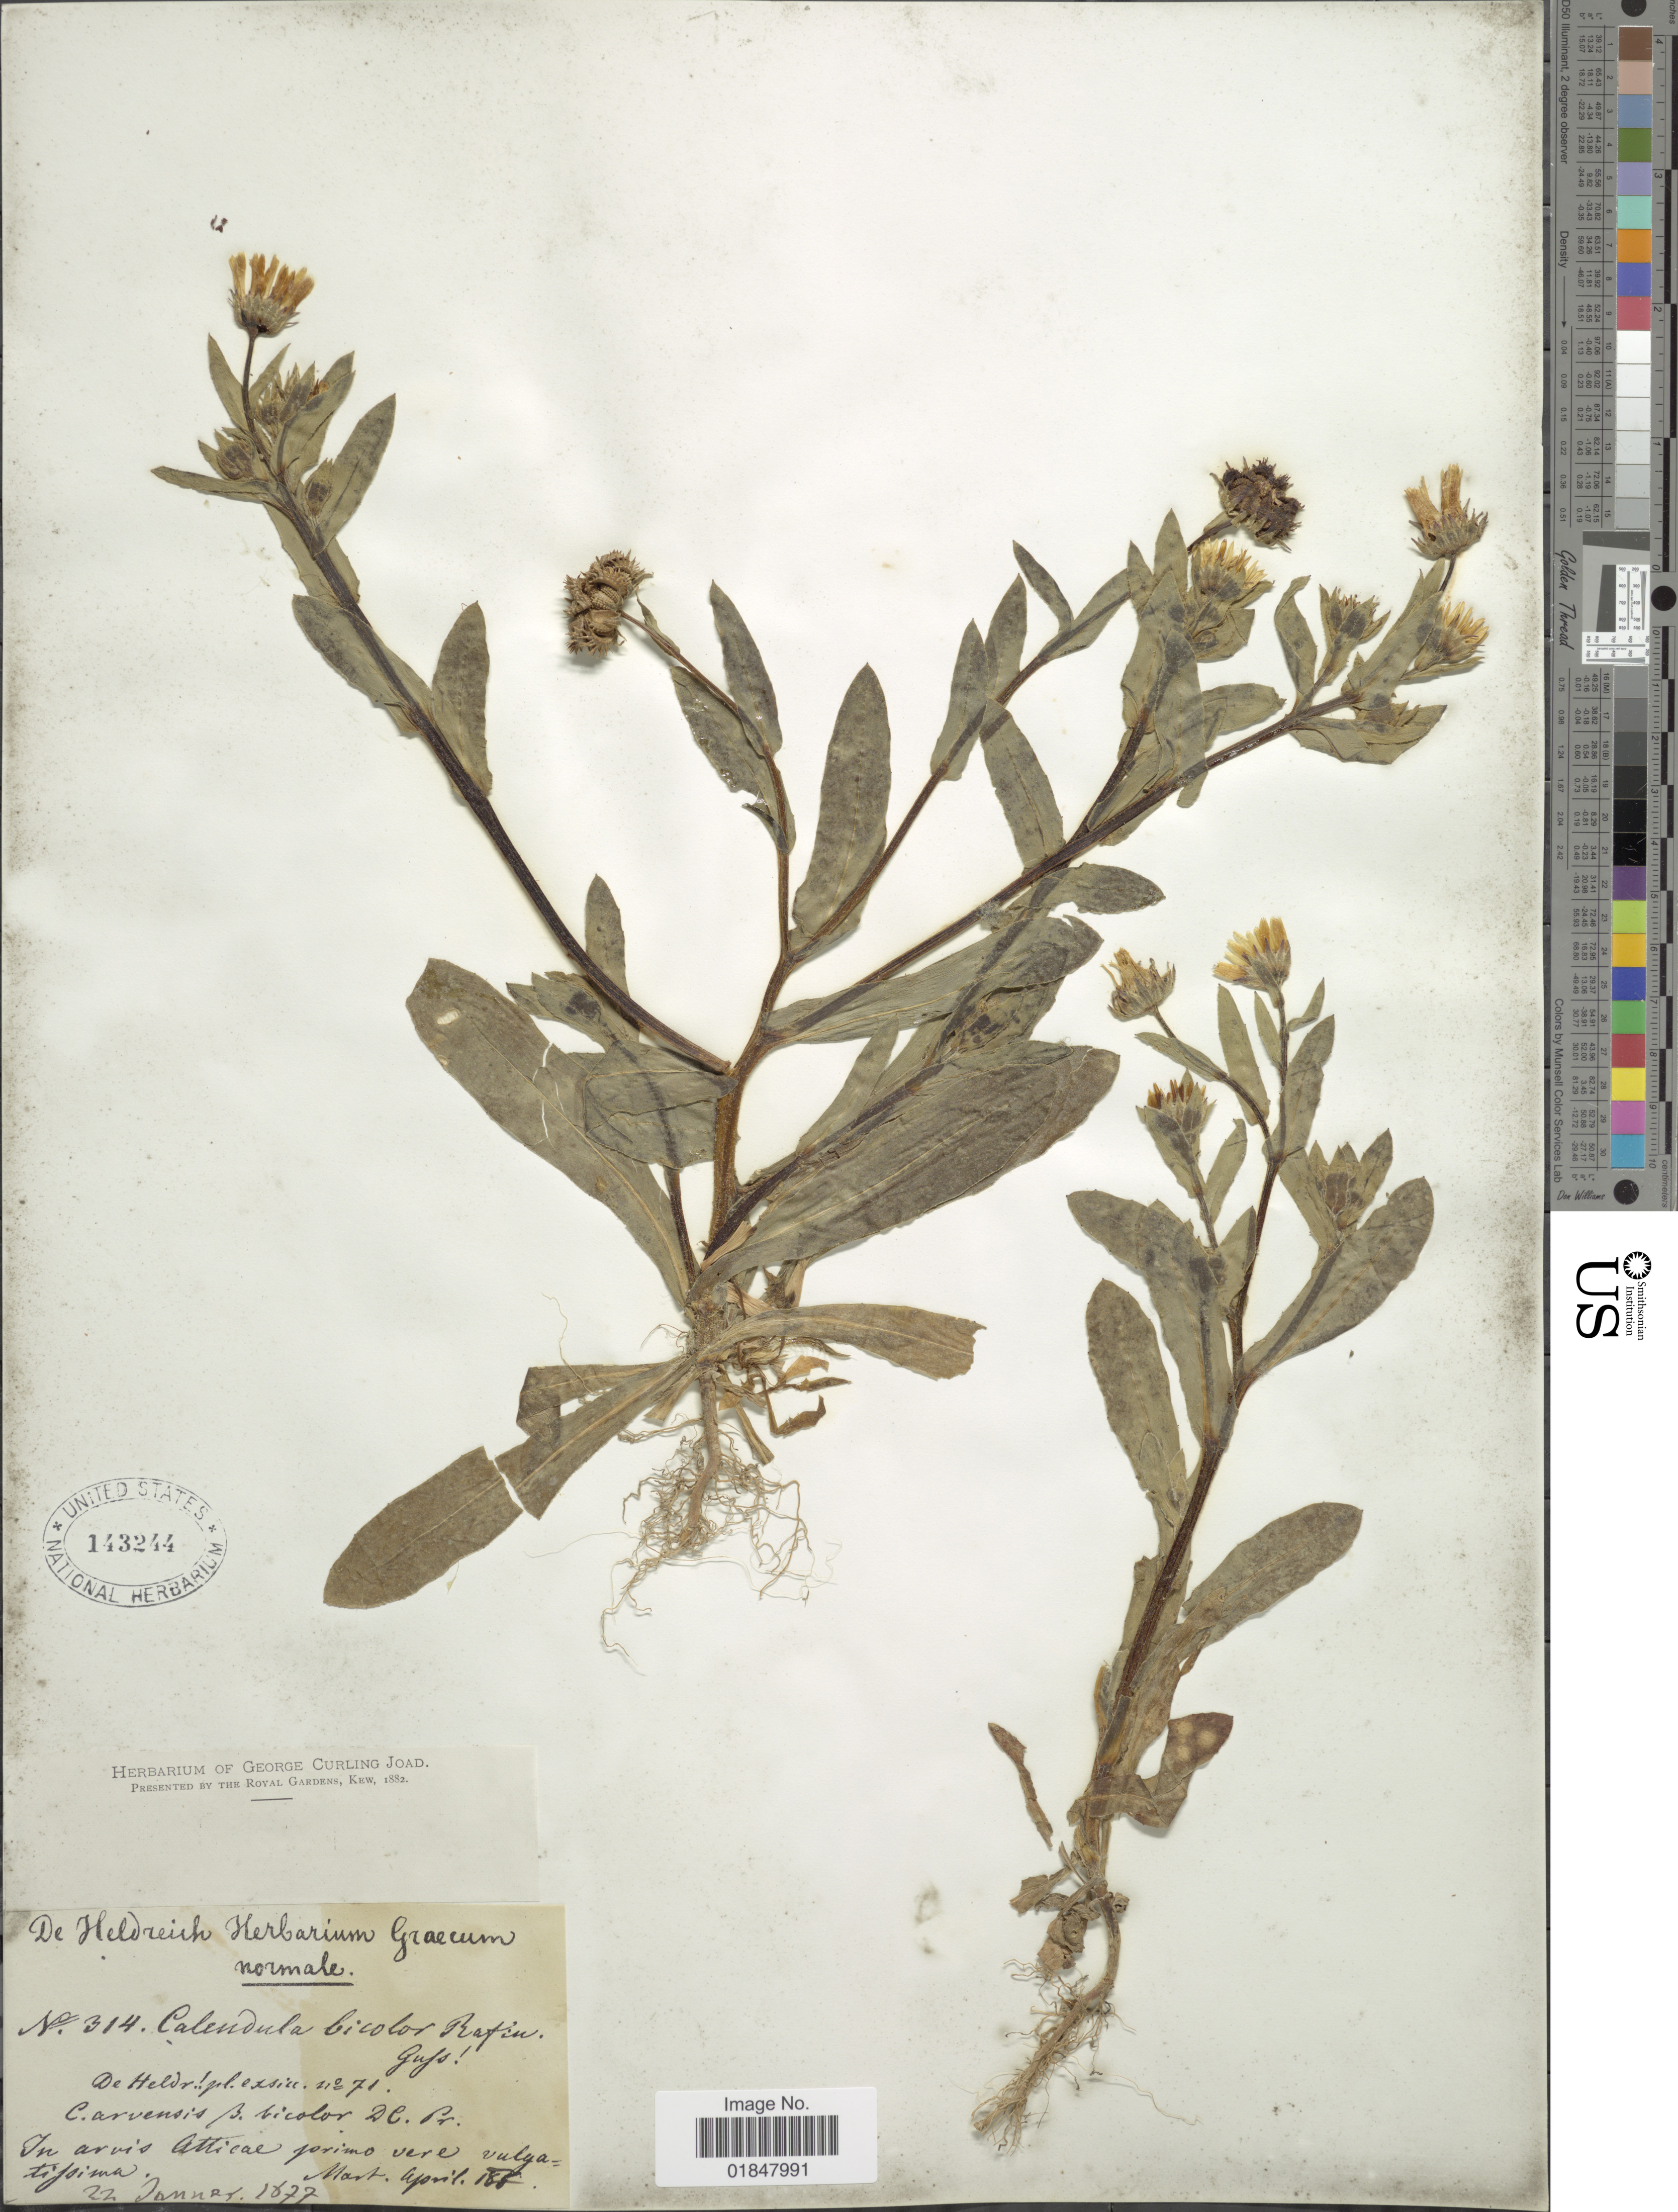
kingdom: Plantae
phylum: Tracheophyta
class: Magnoliopsida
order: Asterales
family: Asteraceae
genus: Calendula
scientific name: Calendula arvensis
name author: L.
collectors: ex herb. De Heldreich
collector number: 314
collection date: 1877-01-22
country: Greece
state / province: Attica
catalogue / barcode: US 143244